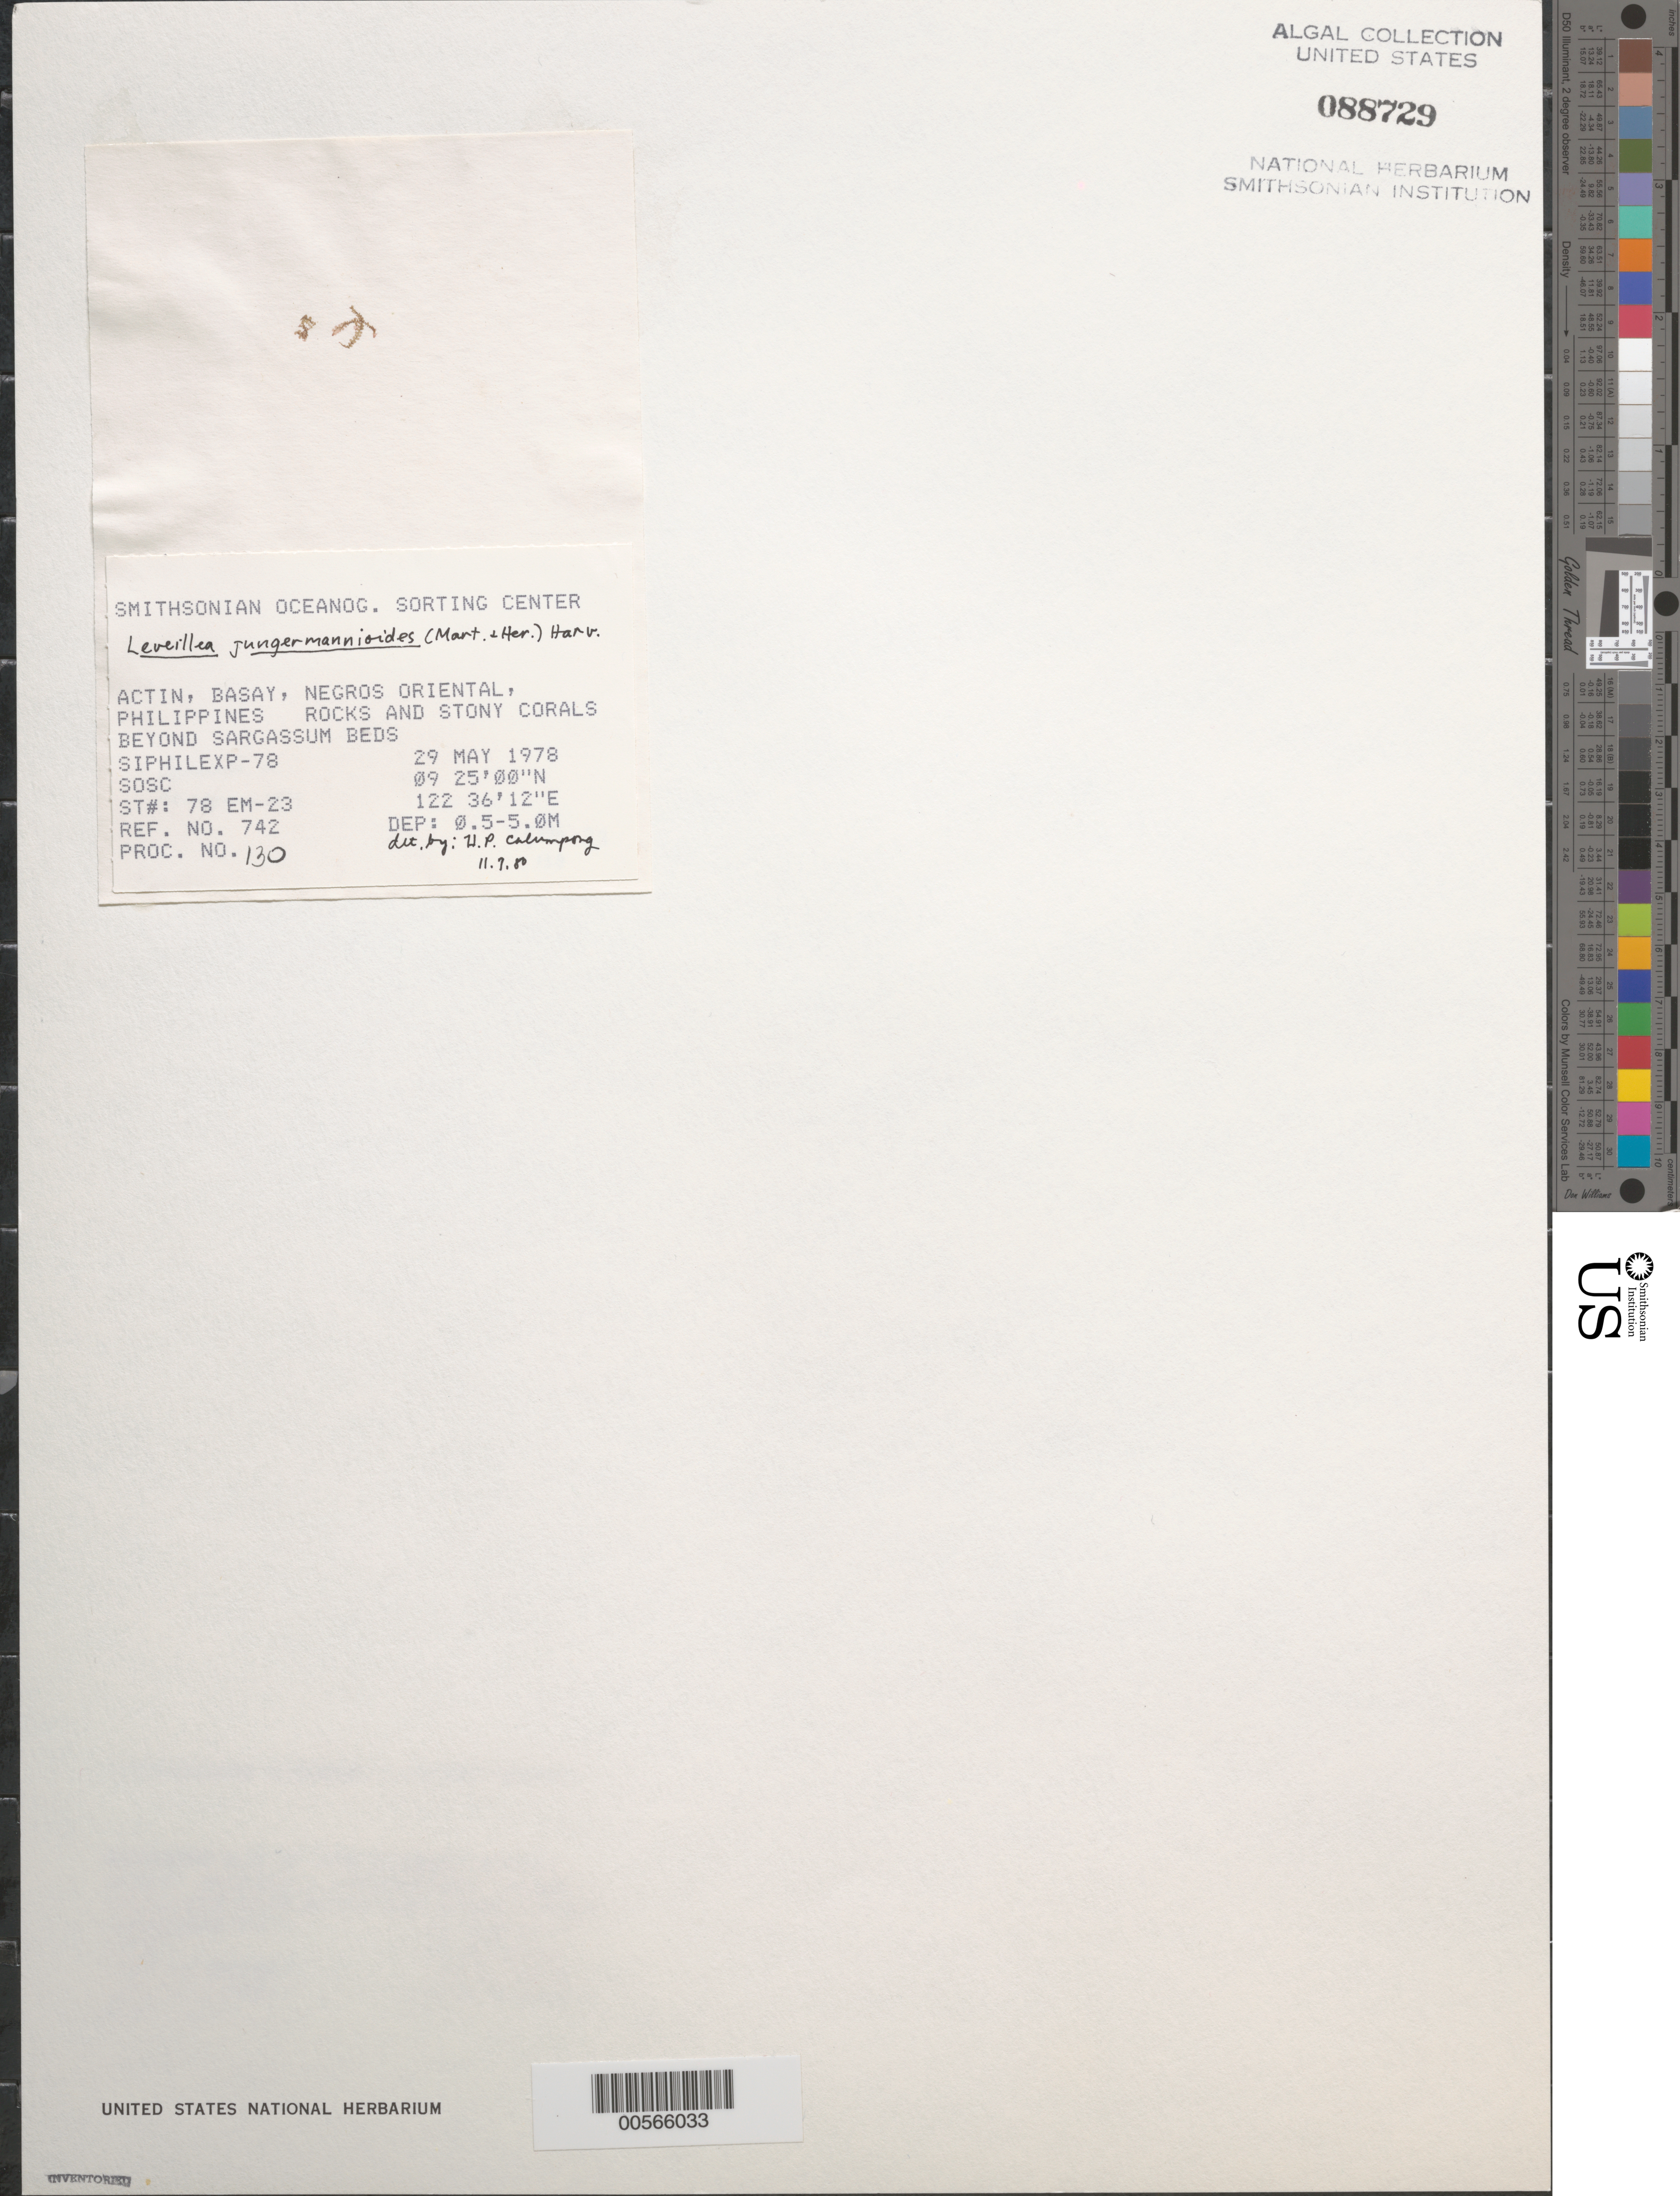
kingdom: Plantae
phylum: Rhodophyta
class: Florideophyceae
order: Ceramiales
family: Rhodomelaceae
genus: Leveillea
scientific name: Leveillea jungermannioides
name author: (Hering & G. Martens in G. Martens & Hering) Harv.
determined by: Calumpong, H. P.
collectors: SOSC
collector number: Station 78 Em-23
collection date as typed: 29 May 1978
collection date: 1978-05-29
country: Philippines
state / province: Central Visayas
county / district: Negros Oriental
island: Negros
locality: Actin, Basay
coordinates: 09 25'00"N, 122 36'12"E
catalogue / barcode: US 88729